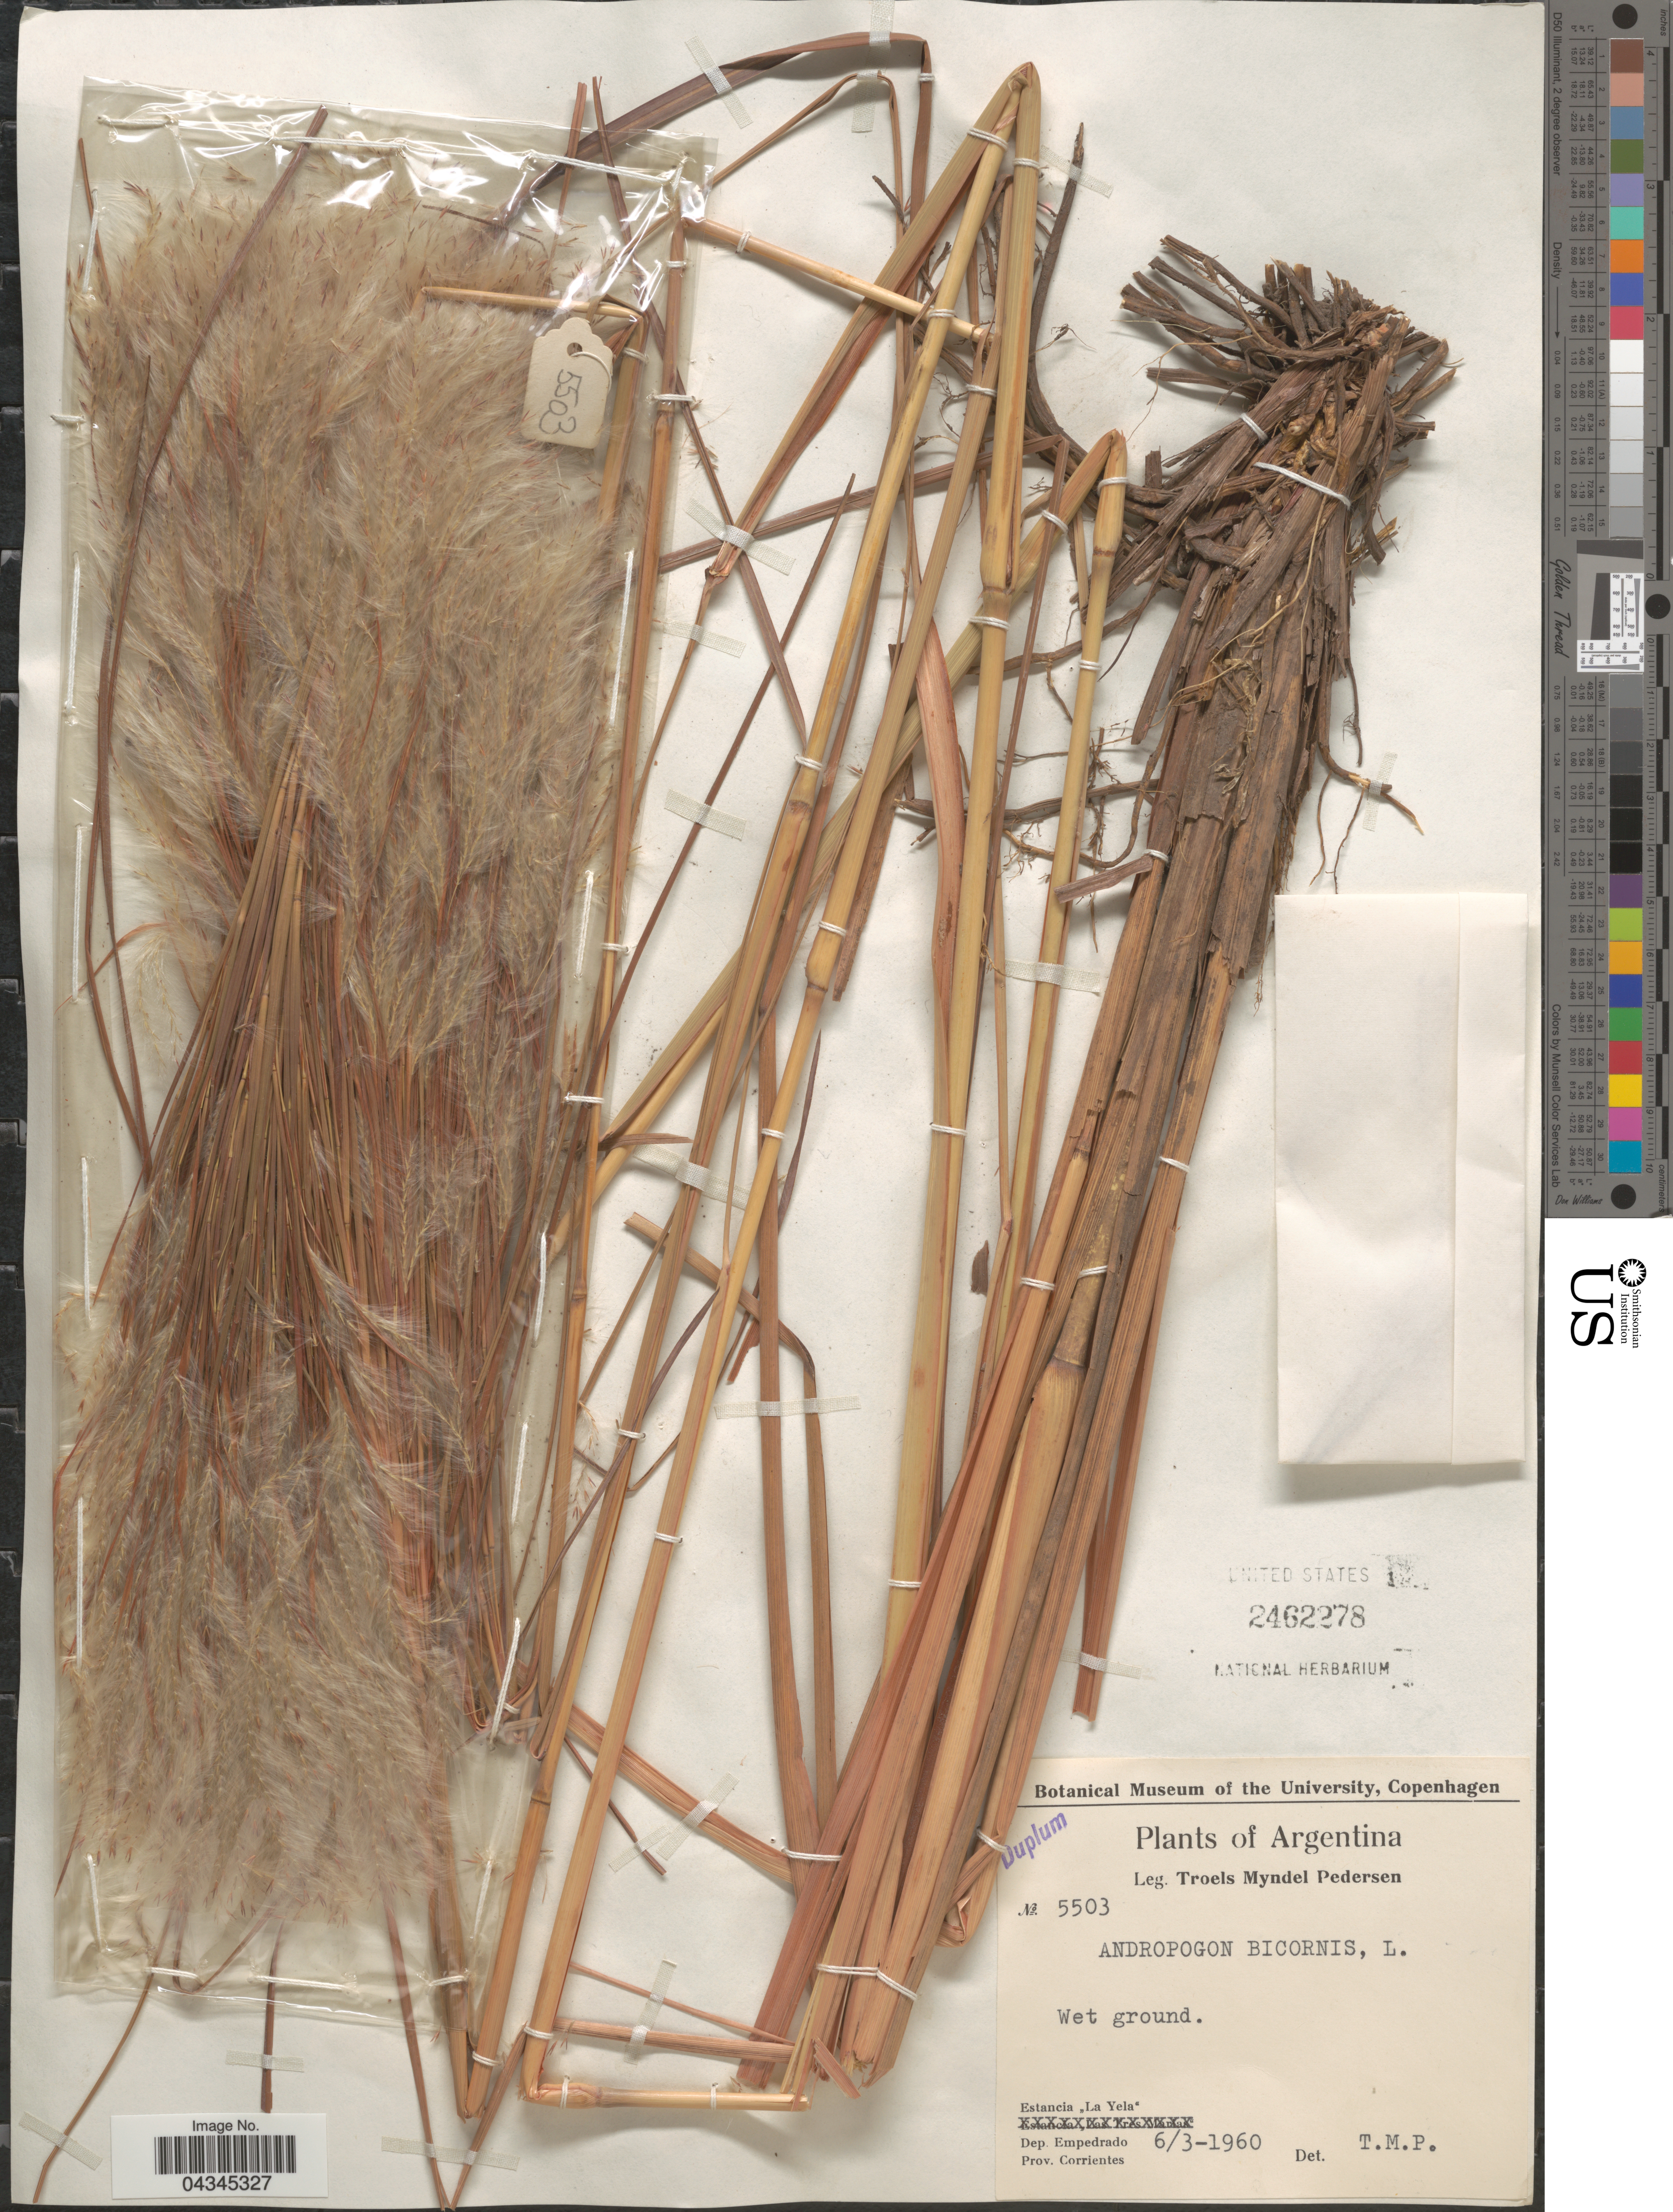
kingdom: Plantae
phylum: Tracheophyta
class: Liliopsida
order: Poales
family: Poaceae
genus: Andropogon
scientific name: Andropogon bicornis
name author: L.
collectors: T. Pederson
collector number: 5503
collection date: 1960-03-06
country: Argentina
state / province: Corrientes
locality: Estancia "La Yela". Dep. Empedrado.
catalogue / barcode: US 2462278